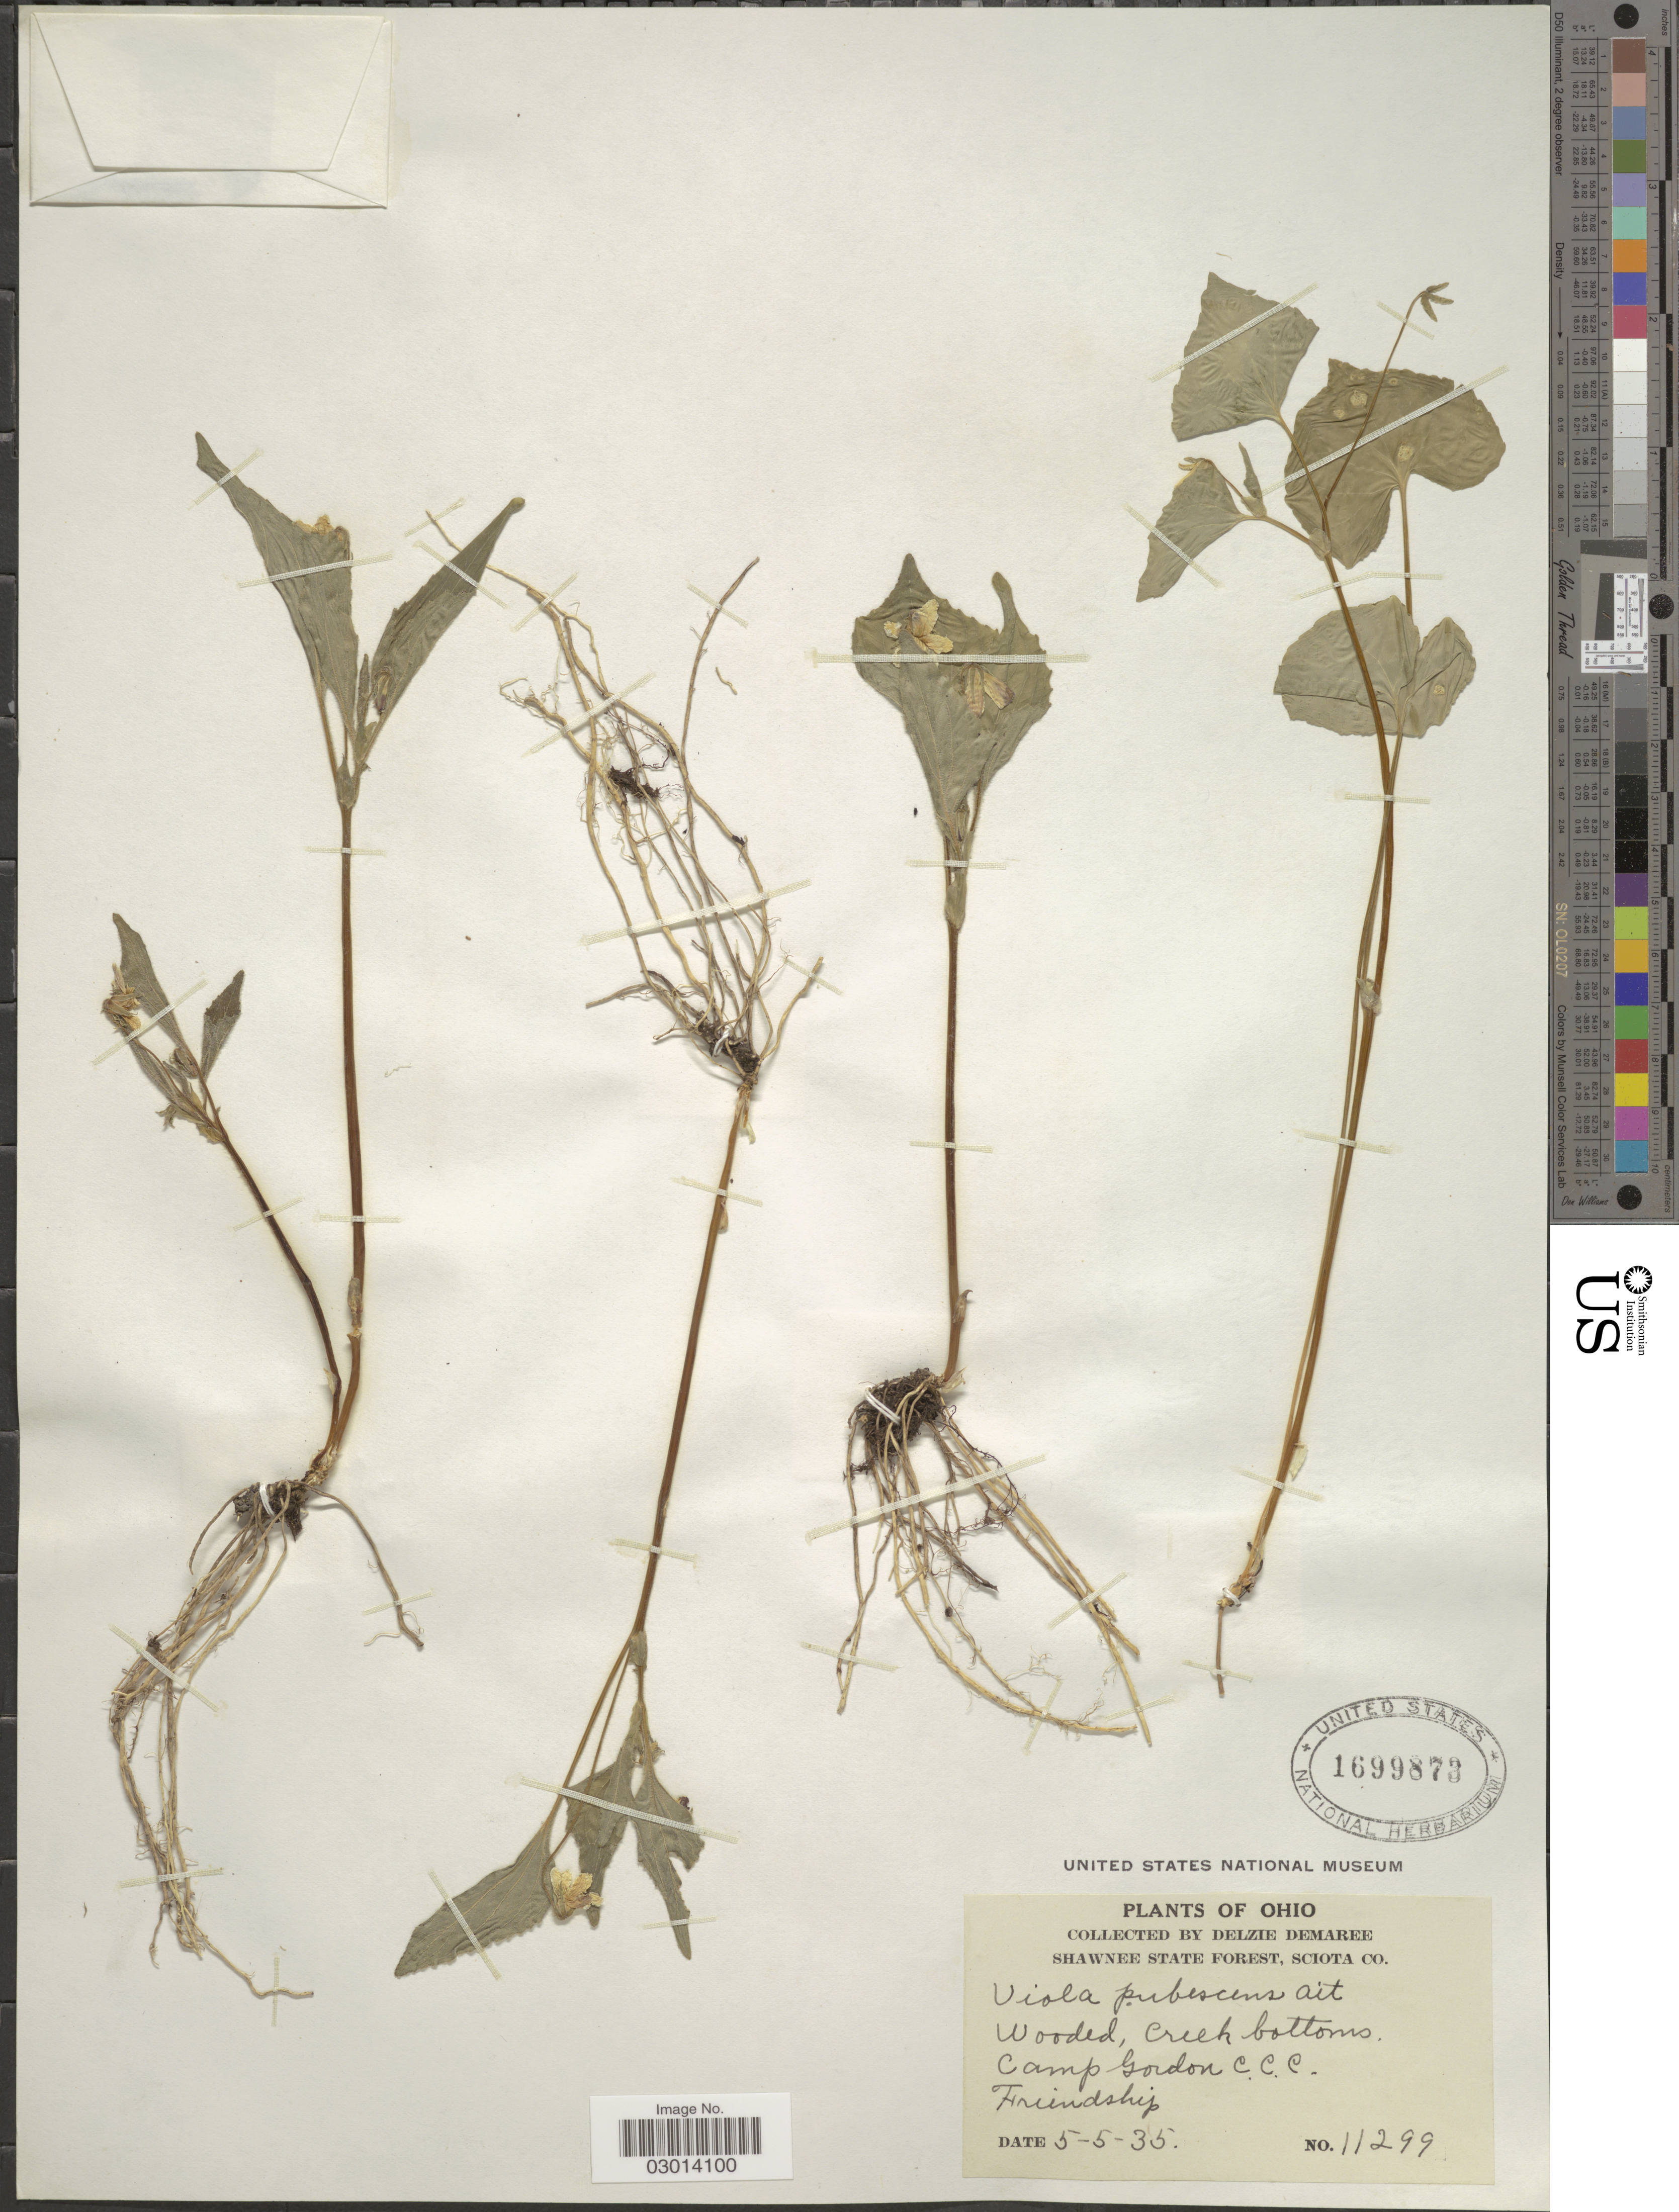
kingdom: Plantae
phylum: Tracheophyta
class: Magnoliopsida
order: Malpighiales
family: Violaceae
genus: Viola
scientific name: Viola pubescens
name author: Aiton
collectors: D. Demaree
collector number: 11299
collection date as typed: Transcribed d/m/y: 5/5/35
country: United States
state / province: Ohio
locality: Shawnee State Forest, Sciota Co. Wooded, Creek bottoms. Camp Gordon C.C.C. Friendship.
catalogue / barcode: US 1699873